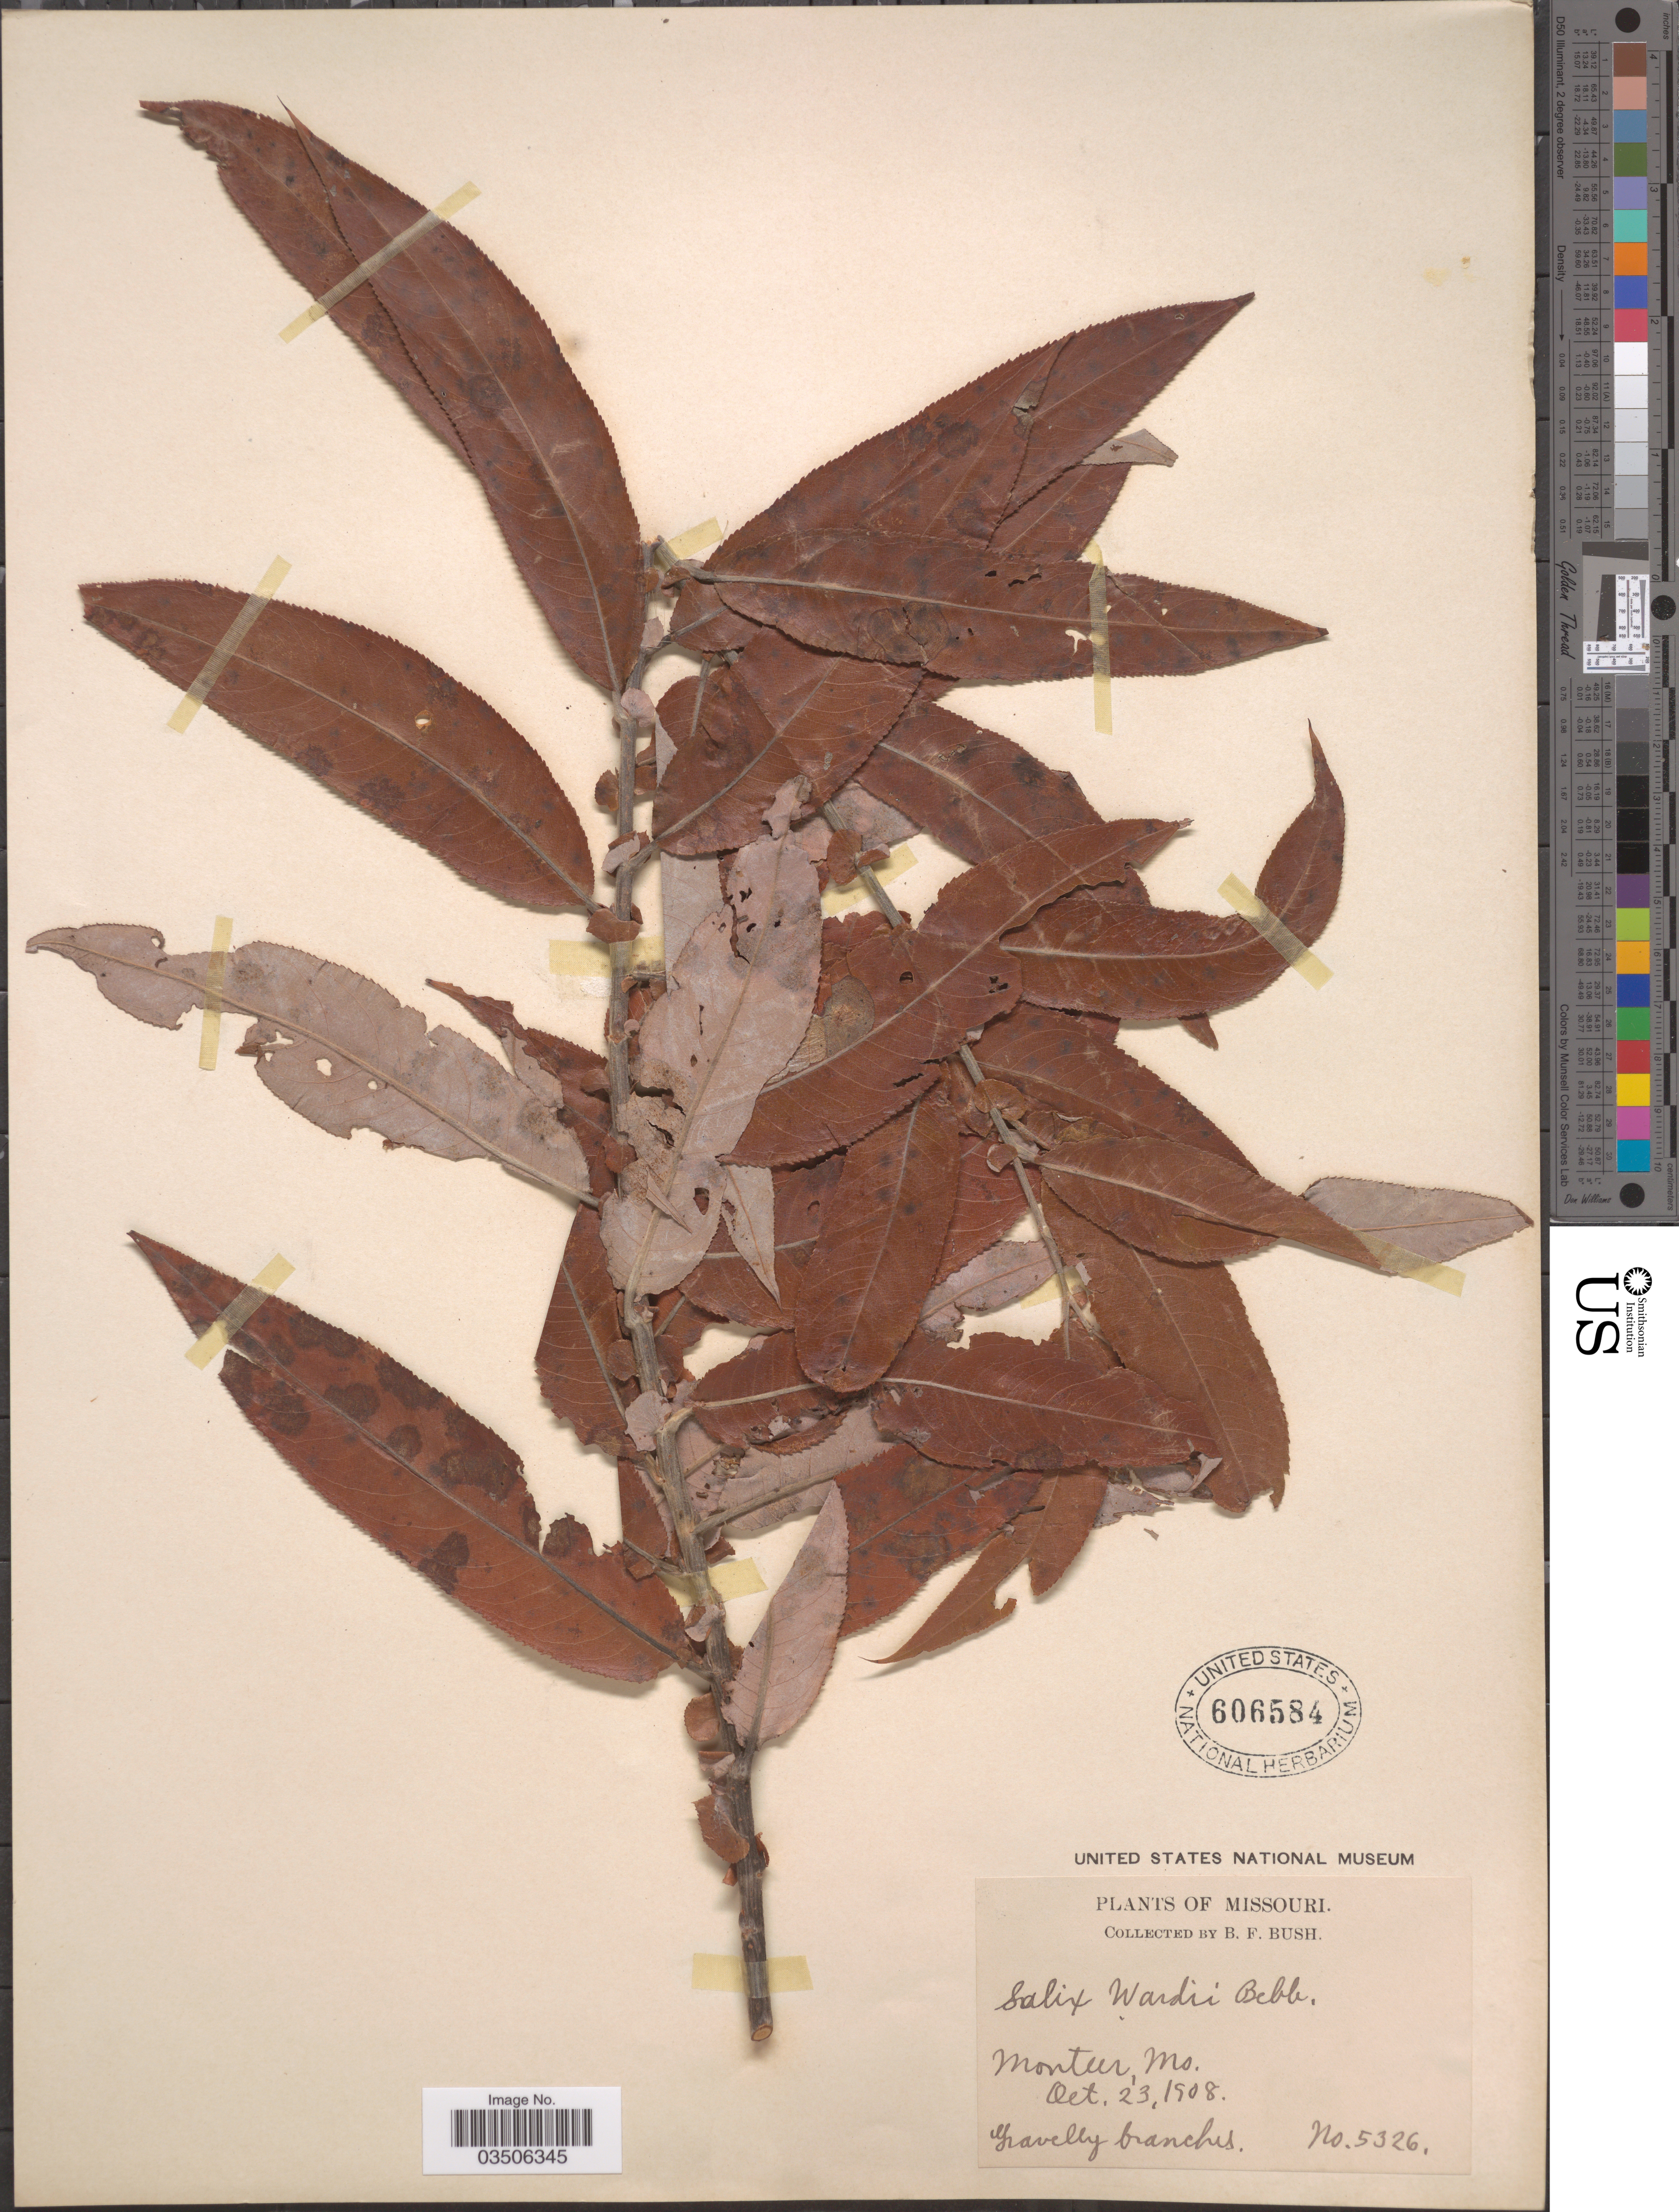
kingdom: Plantae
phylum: Tracheophyta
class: Magnoliopsida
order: Malpighiales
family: Salicaceae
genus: Salix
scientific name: Salix wardii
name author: Bebb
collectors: B. F. Bush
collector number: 5326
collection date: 1908-10-23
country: United States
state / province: Missouri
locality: Montier.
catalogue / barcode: US 606584